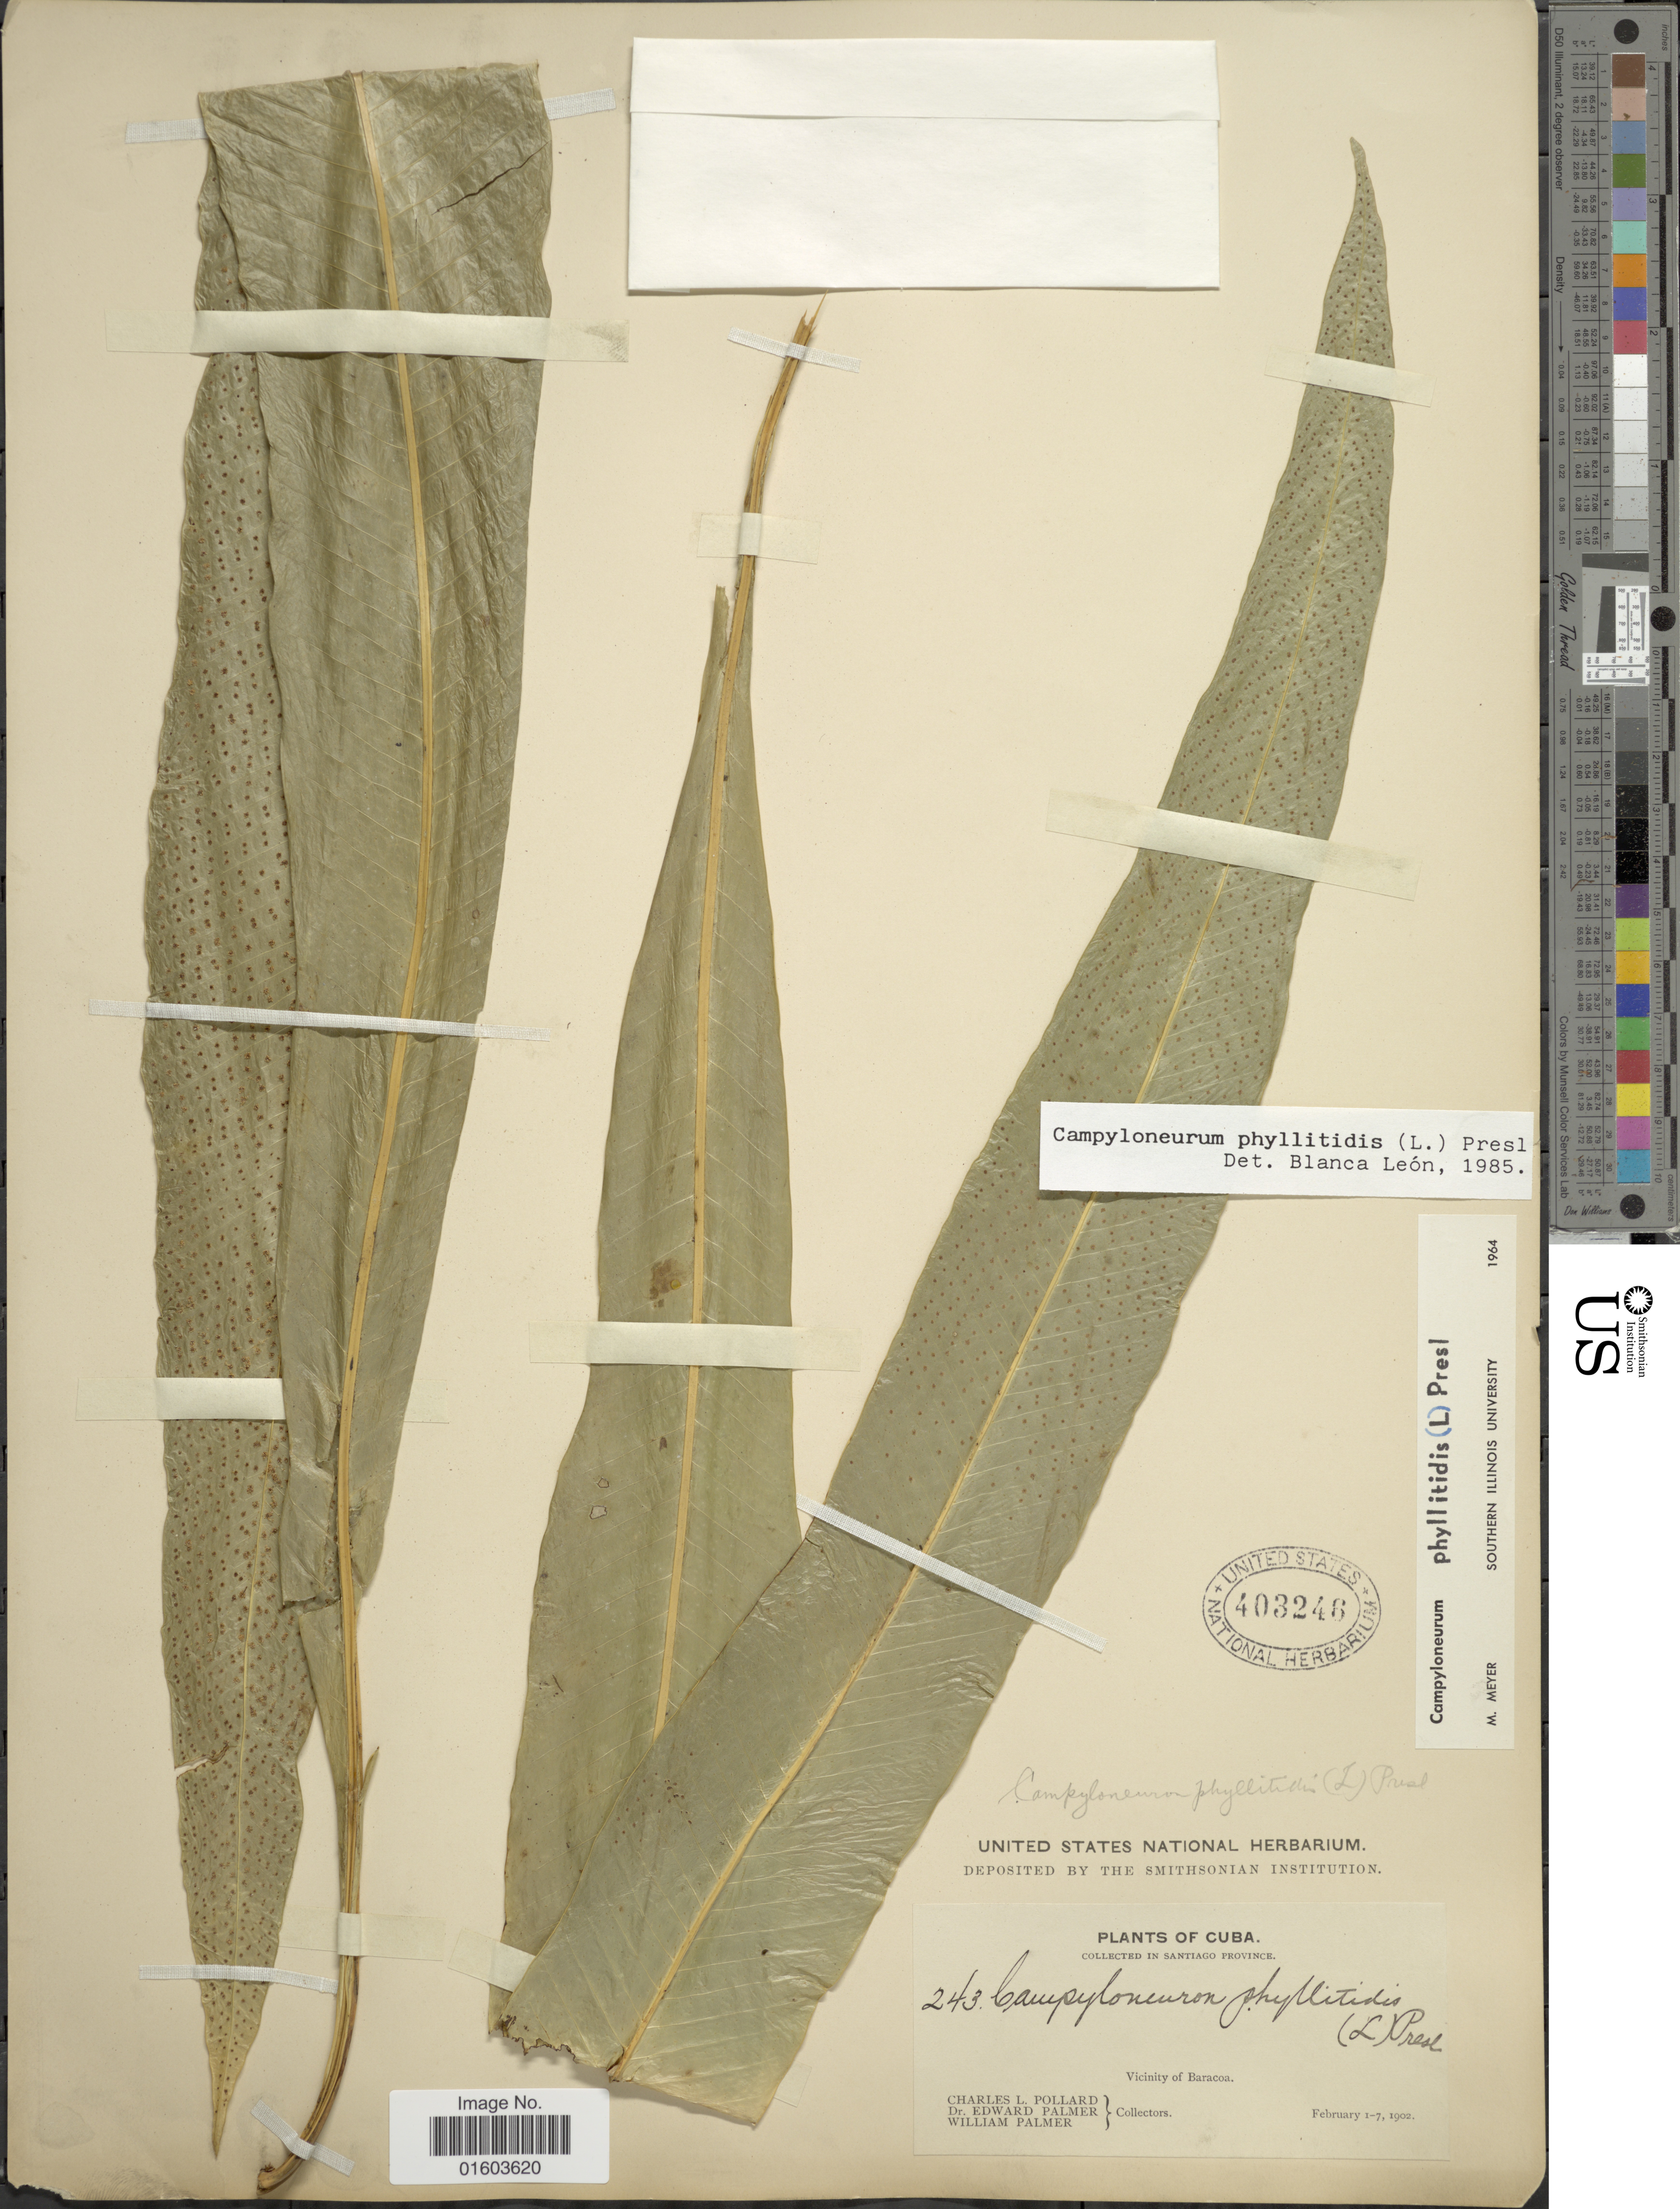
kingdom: Plantae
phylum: Tracheophyta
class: Polypodiopsida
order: Polypodiales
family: Polypodiaceae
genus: Campyloneurum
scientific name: Campyloneurum phyllitidis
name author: (L.) C. Presl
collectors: C. L. Pollard, E. Palmer & W. Palmer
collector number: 243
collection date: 1902-02-01/1902-02-07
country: Cuba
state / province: Santiago de Cuba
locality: Santiago Province, Vicinity of Baracoa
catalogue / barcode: US 403246